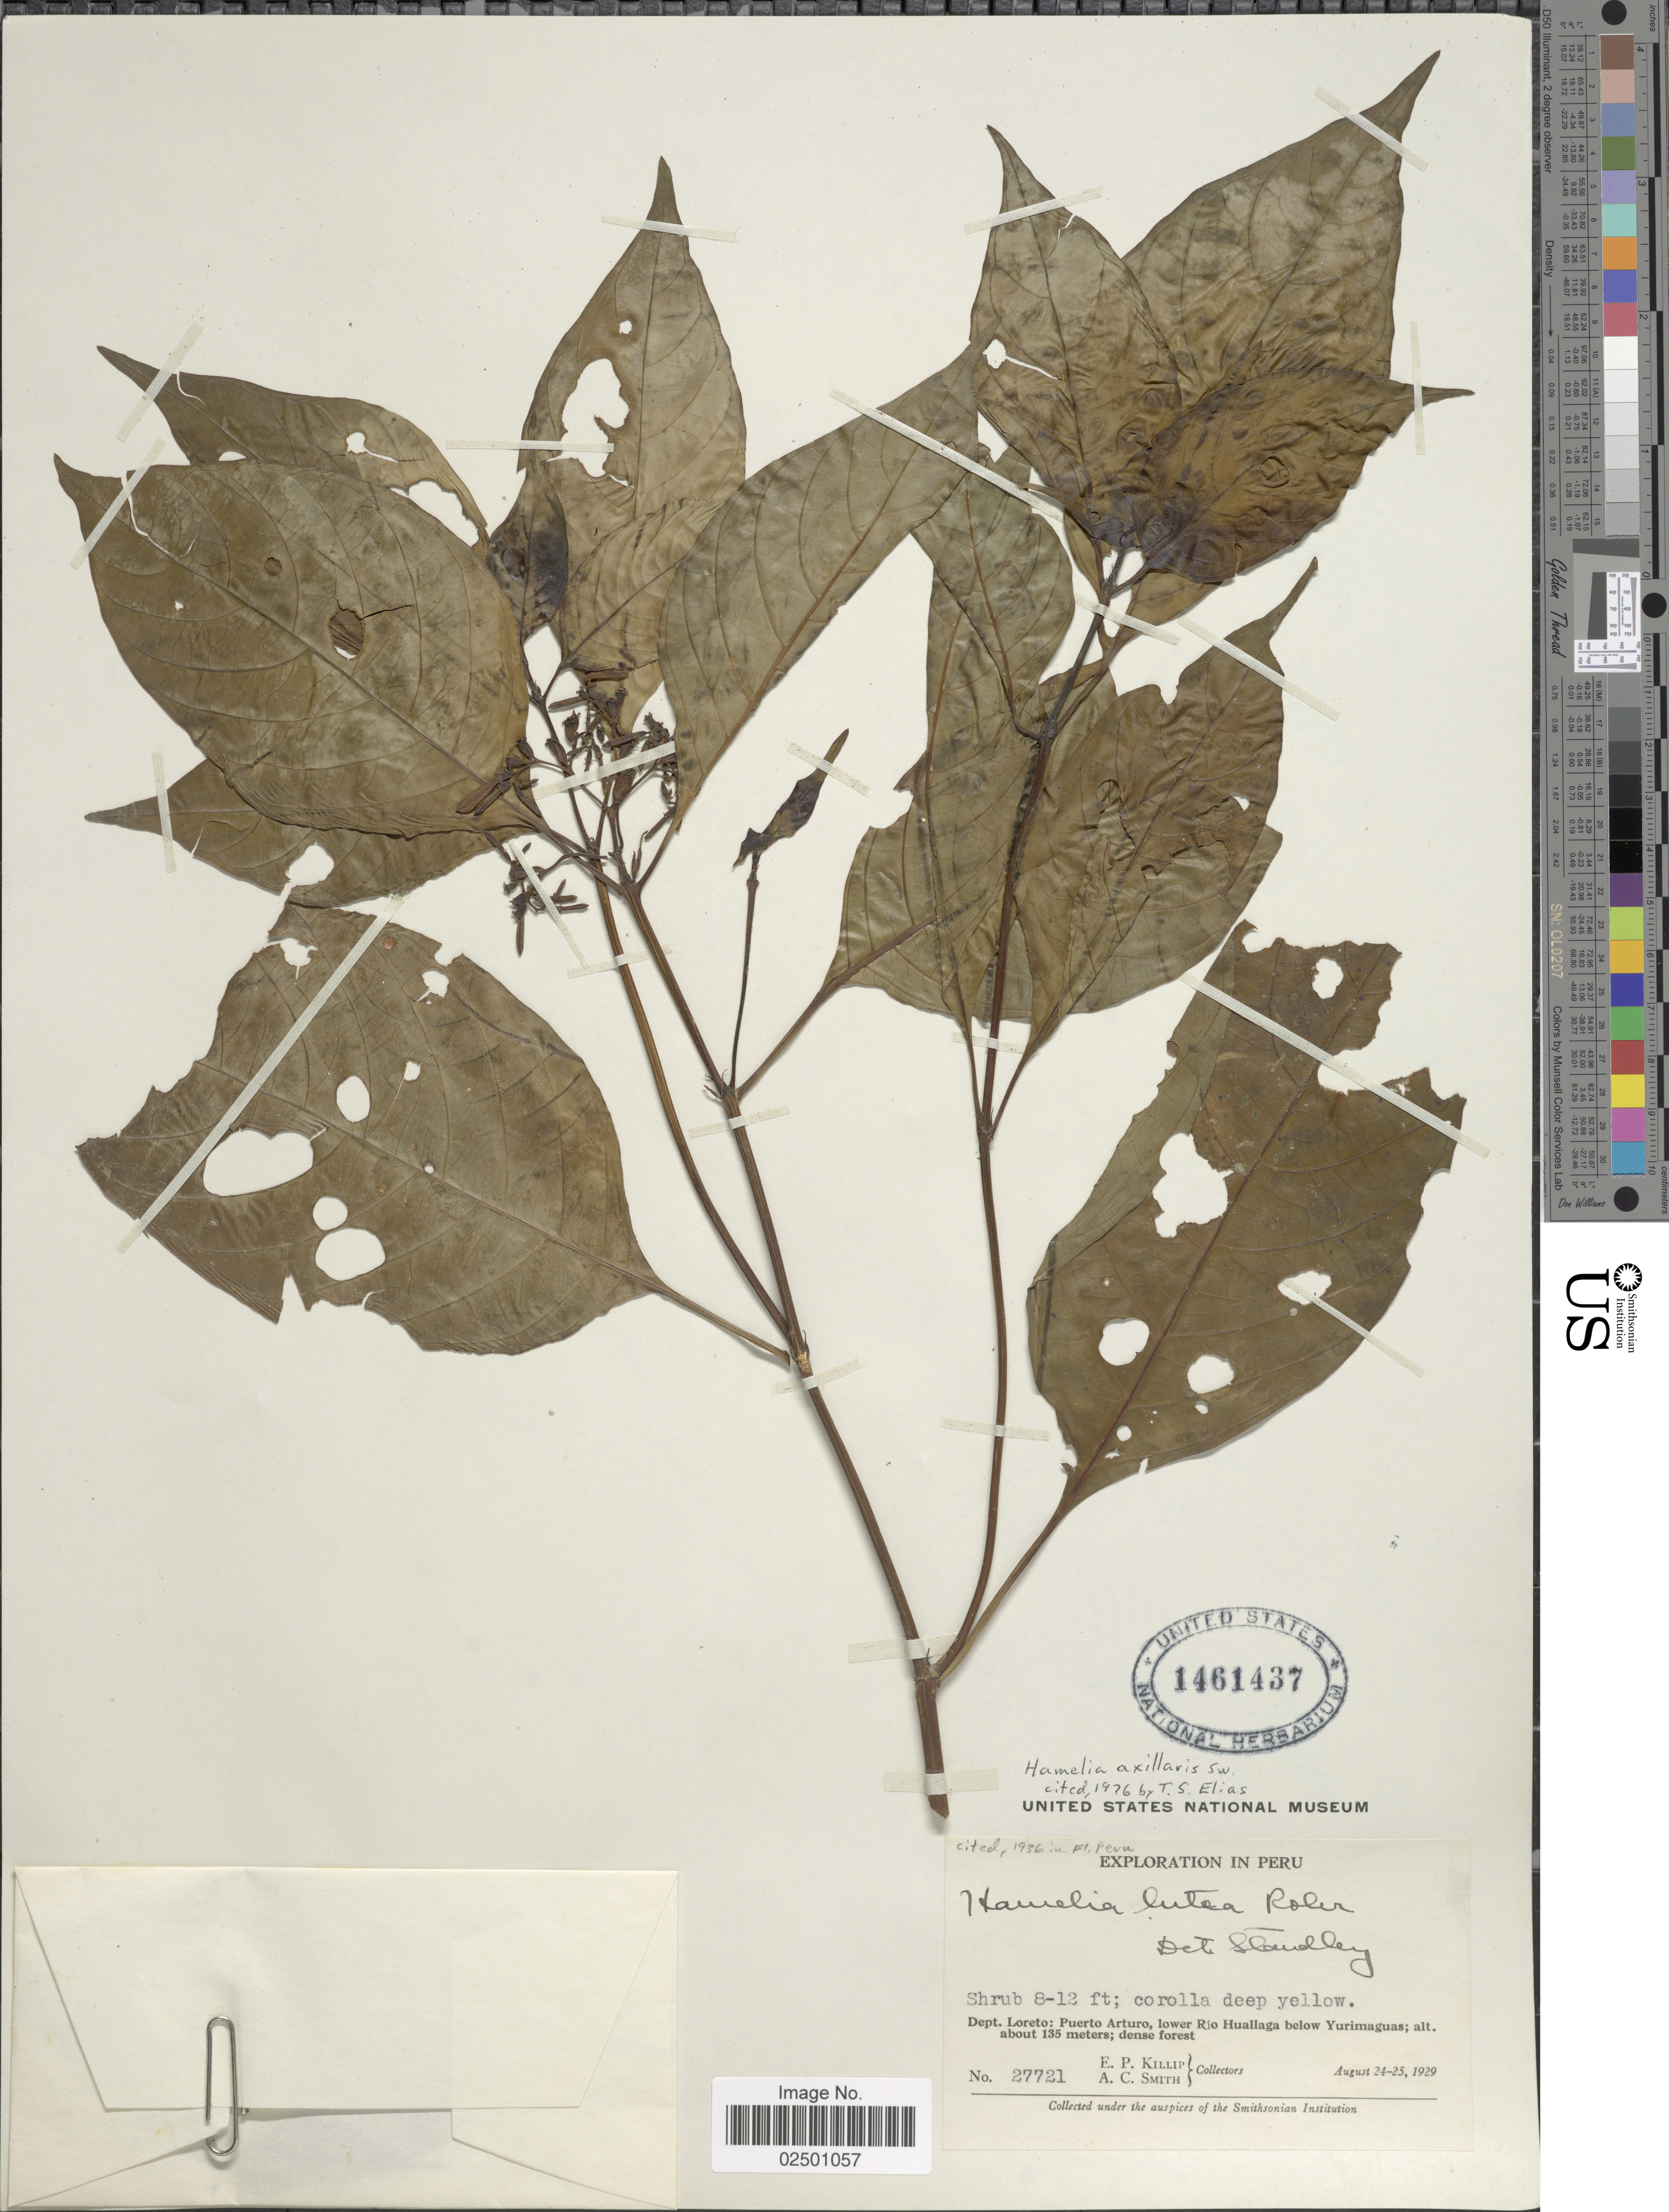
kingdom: Plantae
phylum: Tracheophyta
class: Magnoliopsida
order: Gentianales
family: Rubiaceae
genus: Hamelia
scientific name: Hamelia axillaris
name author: Sw.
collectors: E. P. Killip & A. C. Smith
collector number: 27721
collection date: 1929-08-24/1929-08-25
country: Peru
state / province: Loreto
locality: Dept. Loreto: Puerto Arturo, lower Rio Huallaga below Yurimaguas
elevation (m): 135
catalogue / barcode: US 1461437